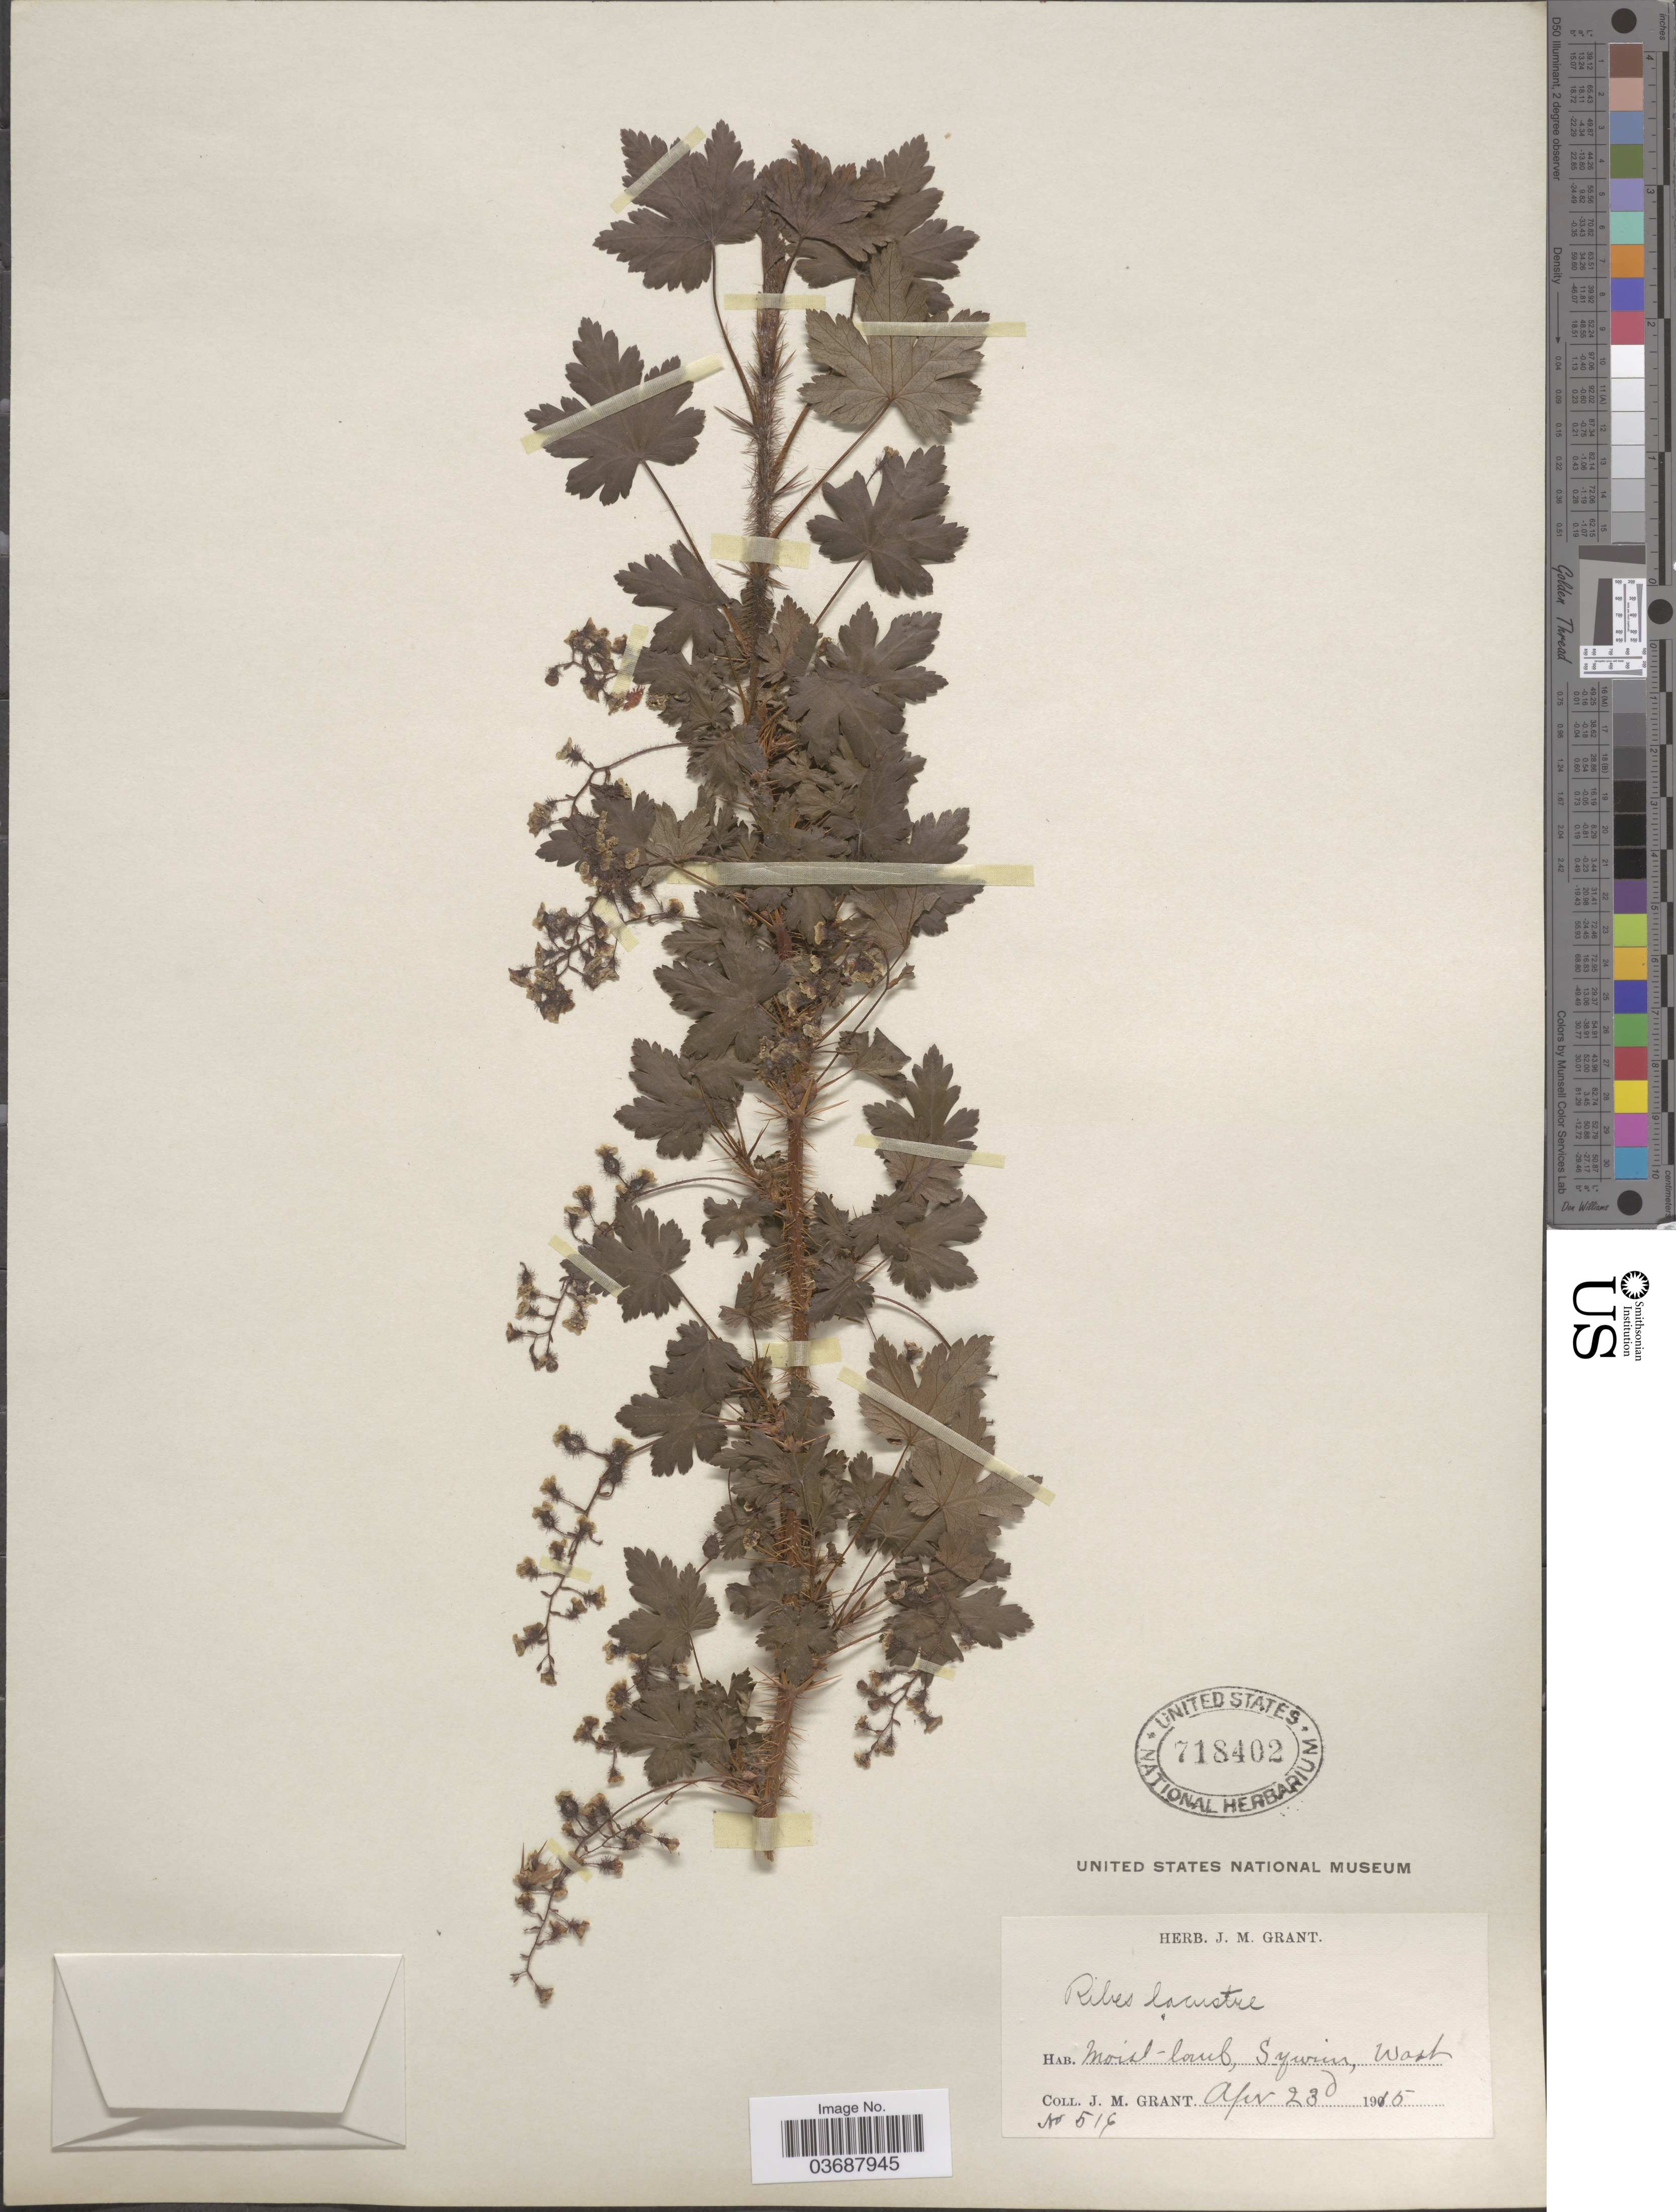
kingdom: Plantae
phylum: Tracheophyta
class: Magnoliopsida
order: Saxifragales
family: Grossulariaceae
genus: Ribes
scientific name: Ribes lacustre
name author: (Pers.) Poir.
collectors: J. M. Grant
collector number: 516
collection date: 1915-04-23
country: United States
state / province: Washington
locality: Sywins.*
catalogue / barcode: US 718402